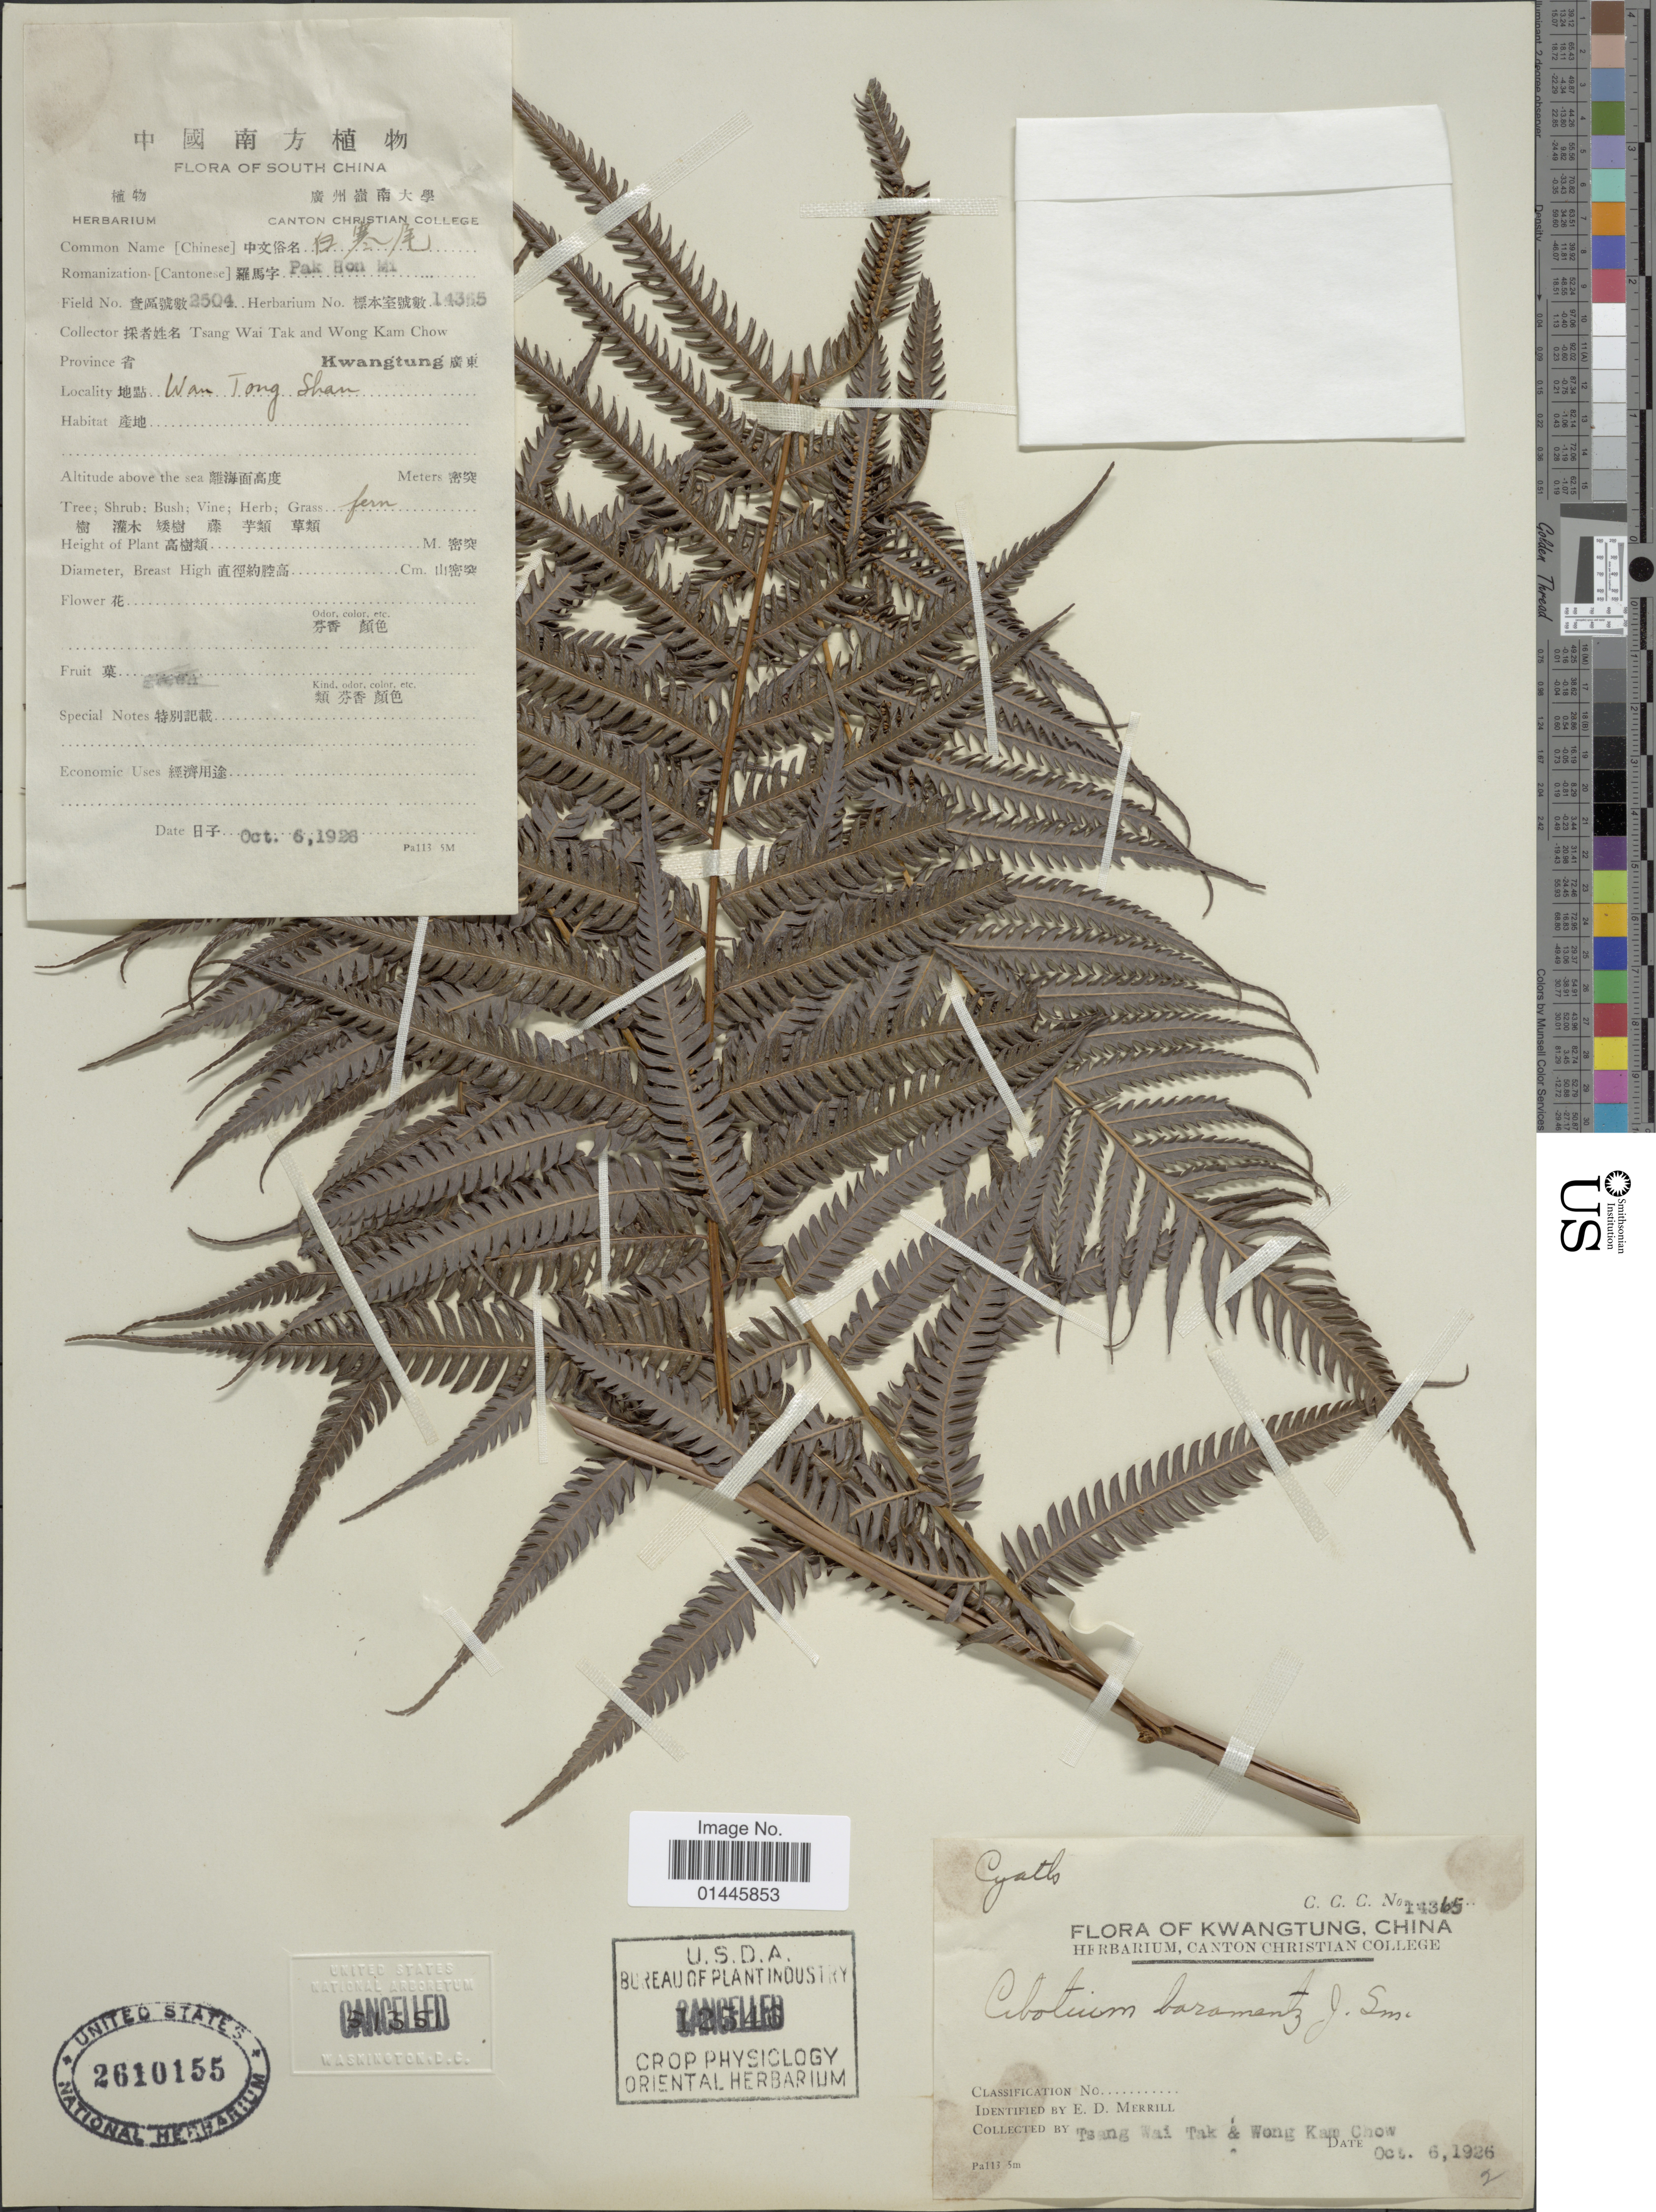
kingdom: Plantae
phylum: Tracheophyta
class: Polypodiopsida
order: Cyatheales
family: Cibotiaceae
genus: Cibotium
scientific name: Cibotium barometz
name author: (L.) J. Sm.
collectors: W. T. Tsang & W. Chow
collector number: C.C.C. 14365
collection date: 1926-10-06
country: China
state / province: Guangdong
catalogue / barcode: US 2610155